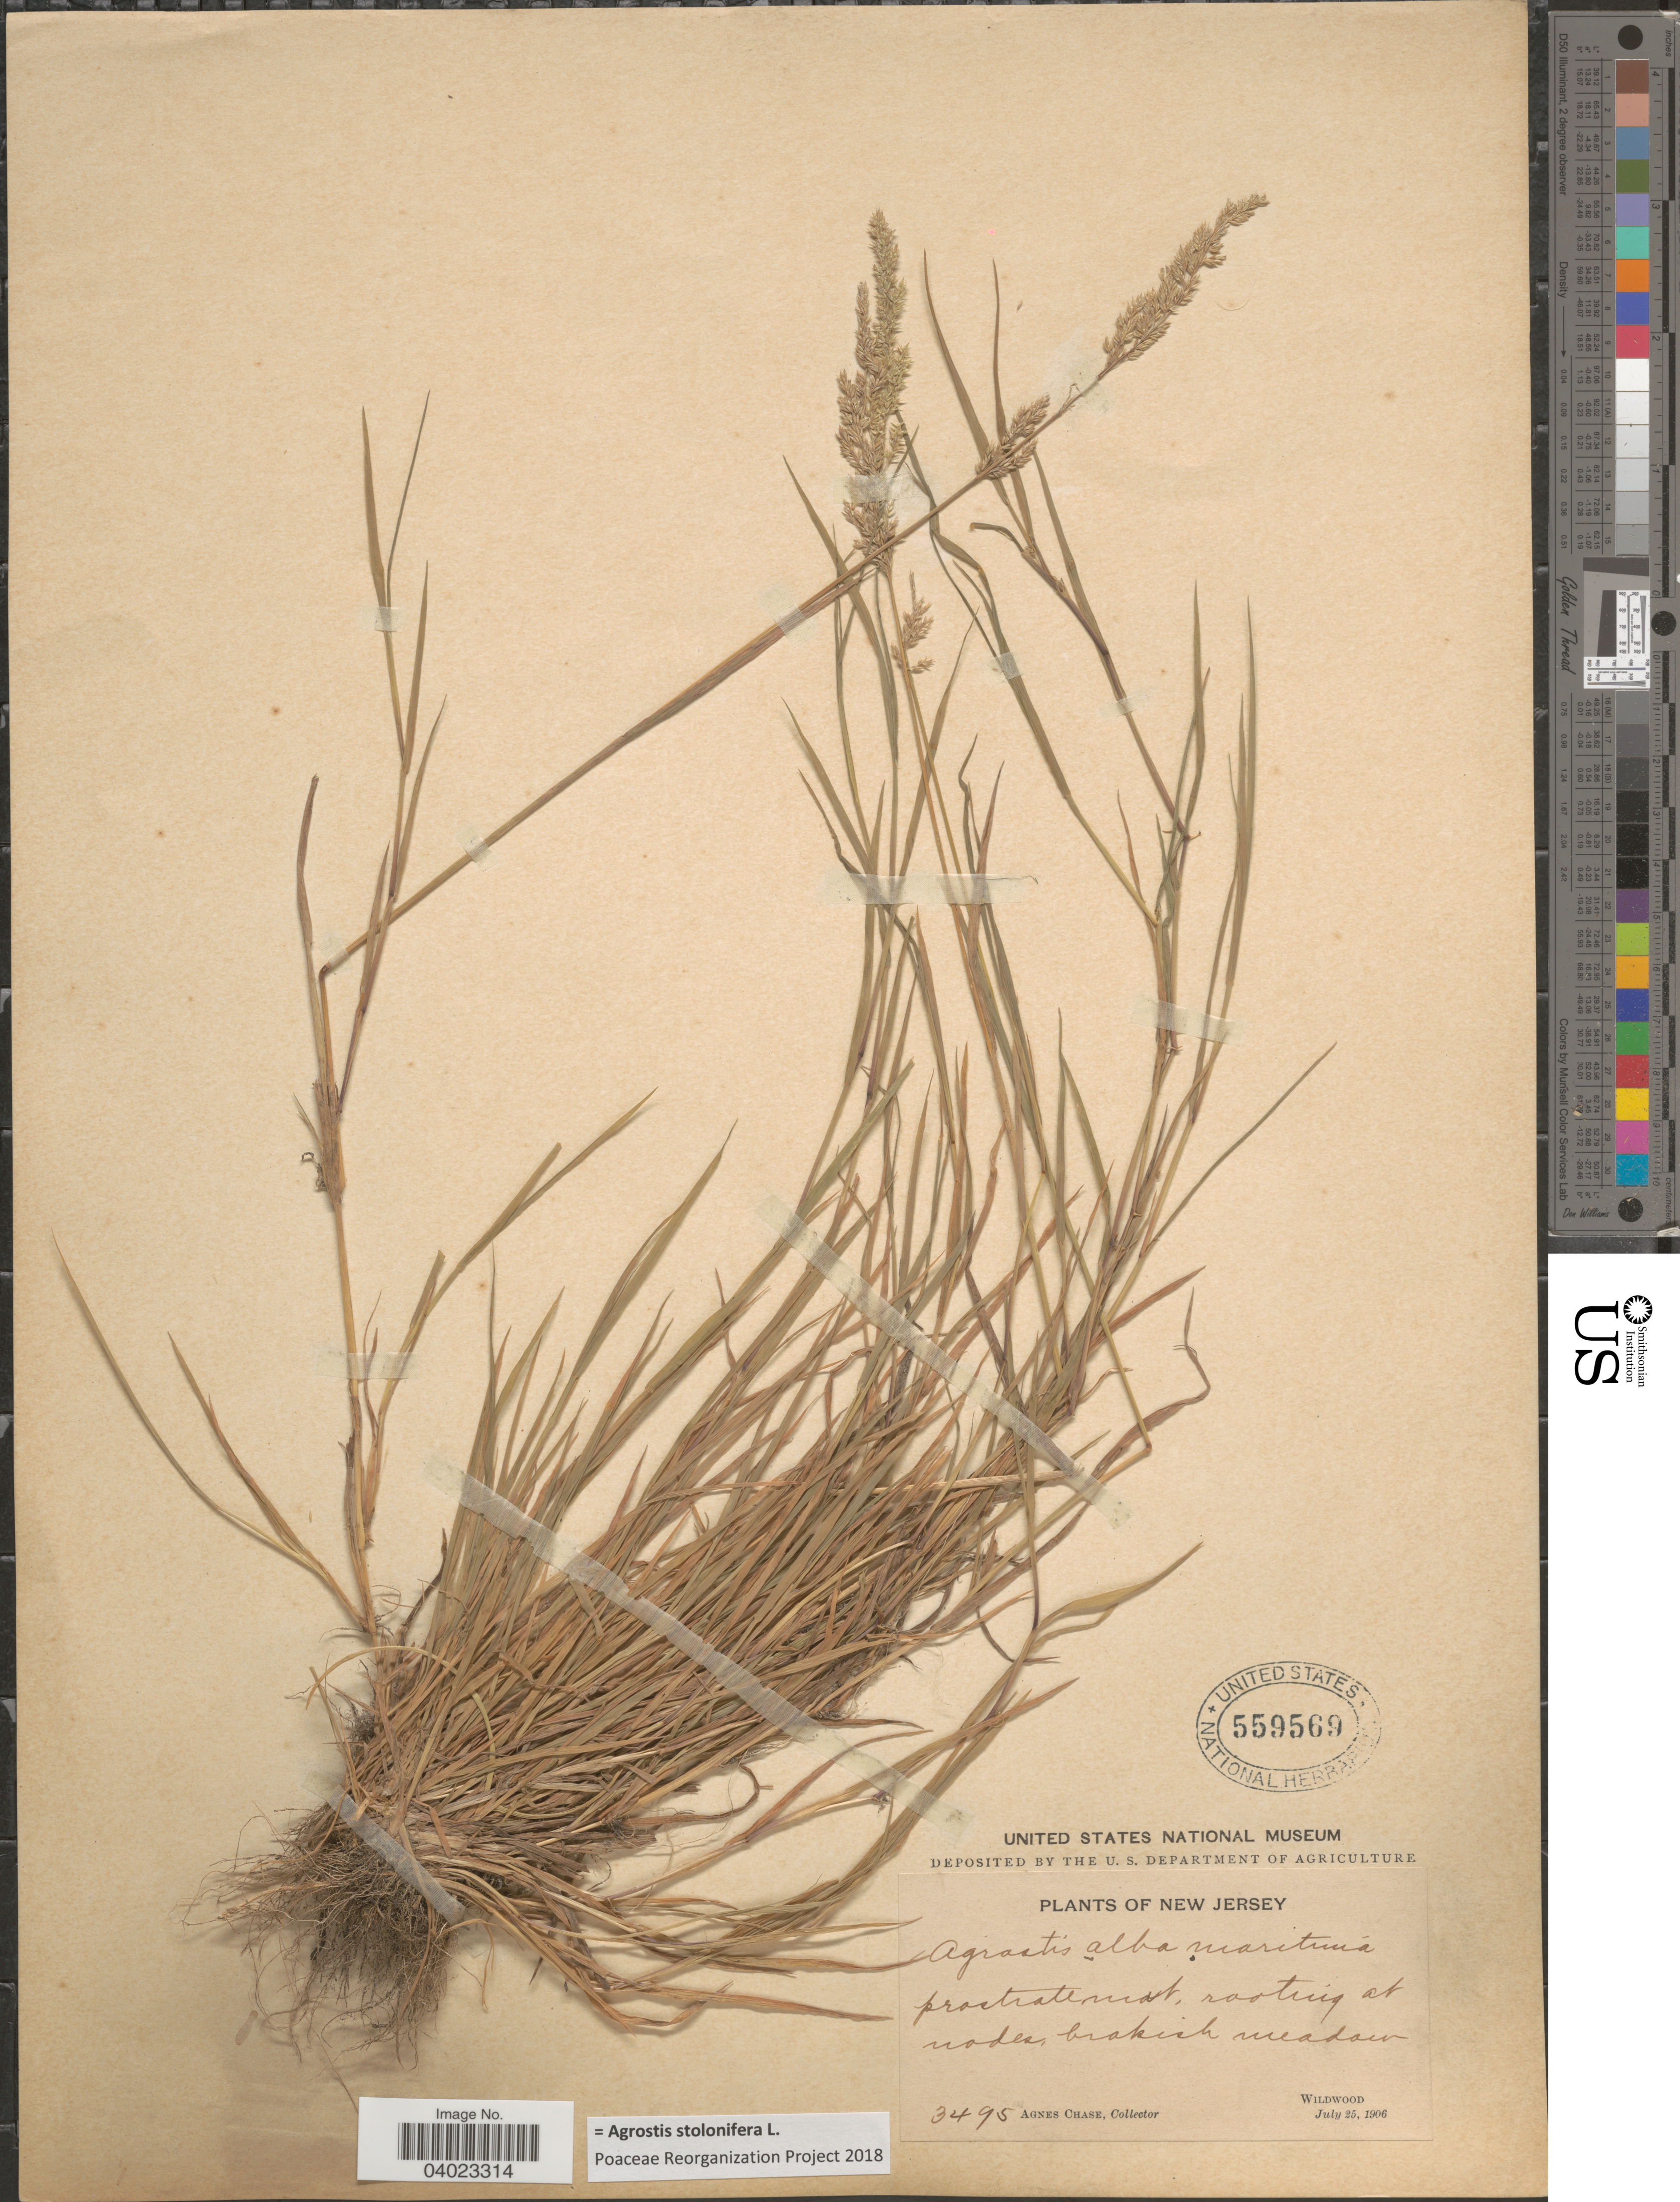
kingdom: Plantae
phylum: Tracheophyta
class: Liliopsida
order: Poales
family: Poaceae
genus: Agrostis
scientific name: Agrostis stolonifera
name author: L.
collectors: A. Chase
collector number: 3495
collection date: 1906-07-25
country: United States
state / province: New Jersey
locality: Wildwood.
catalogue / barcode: US 559569